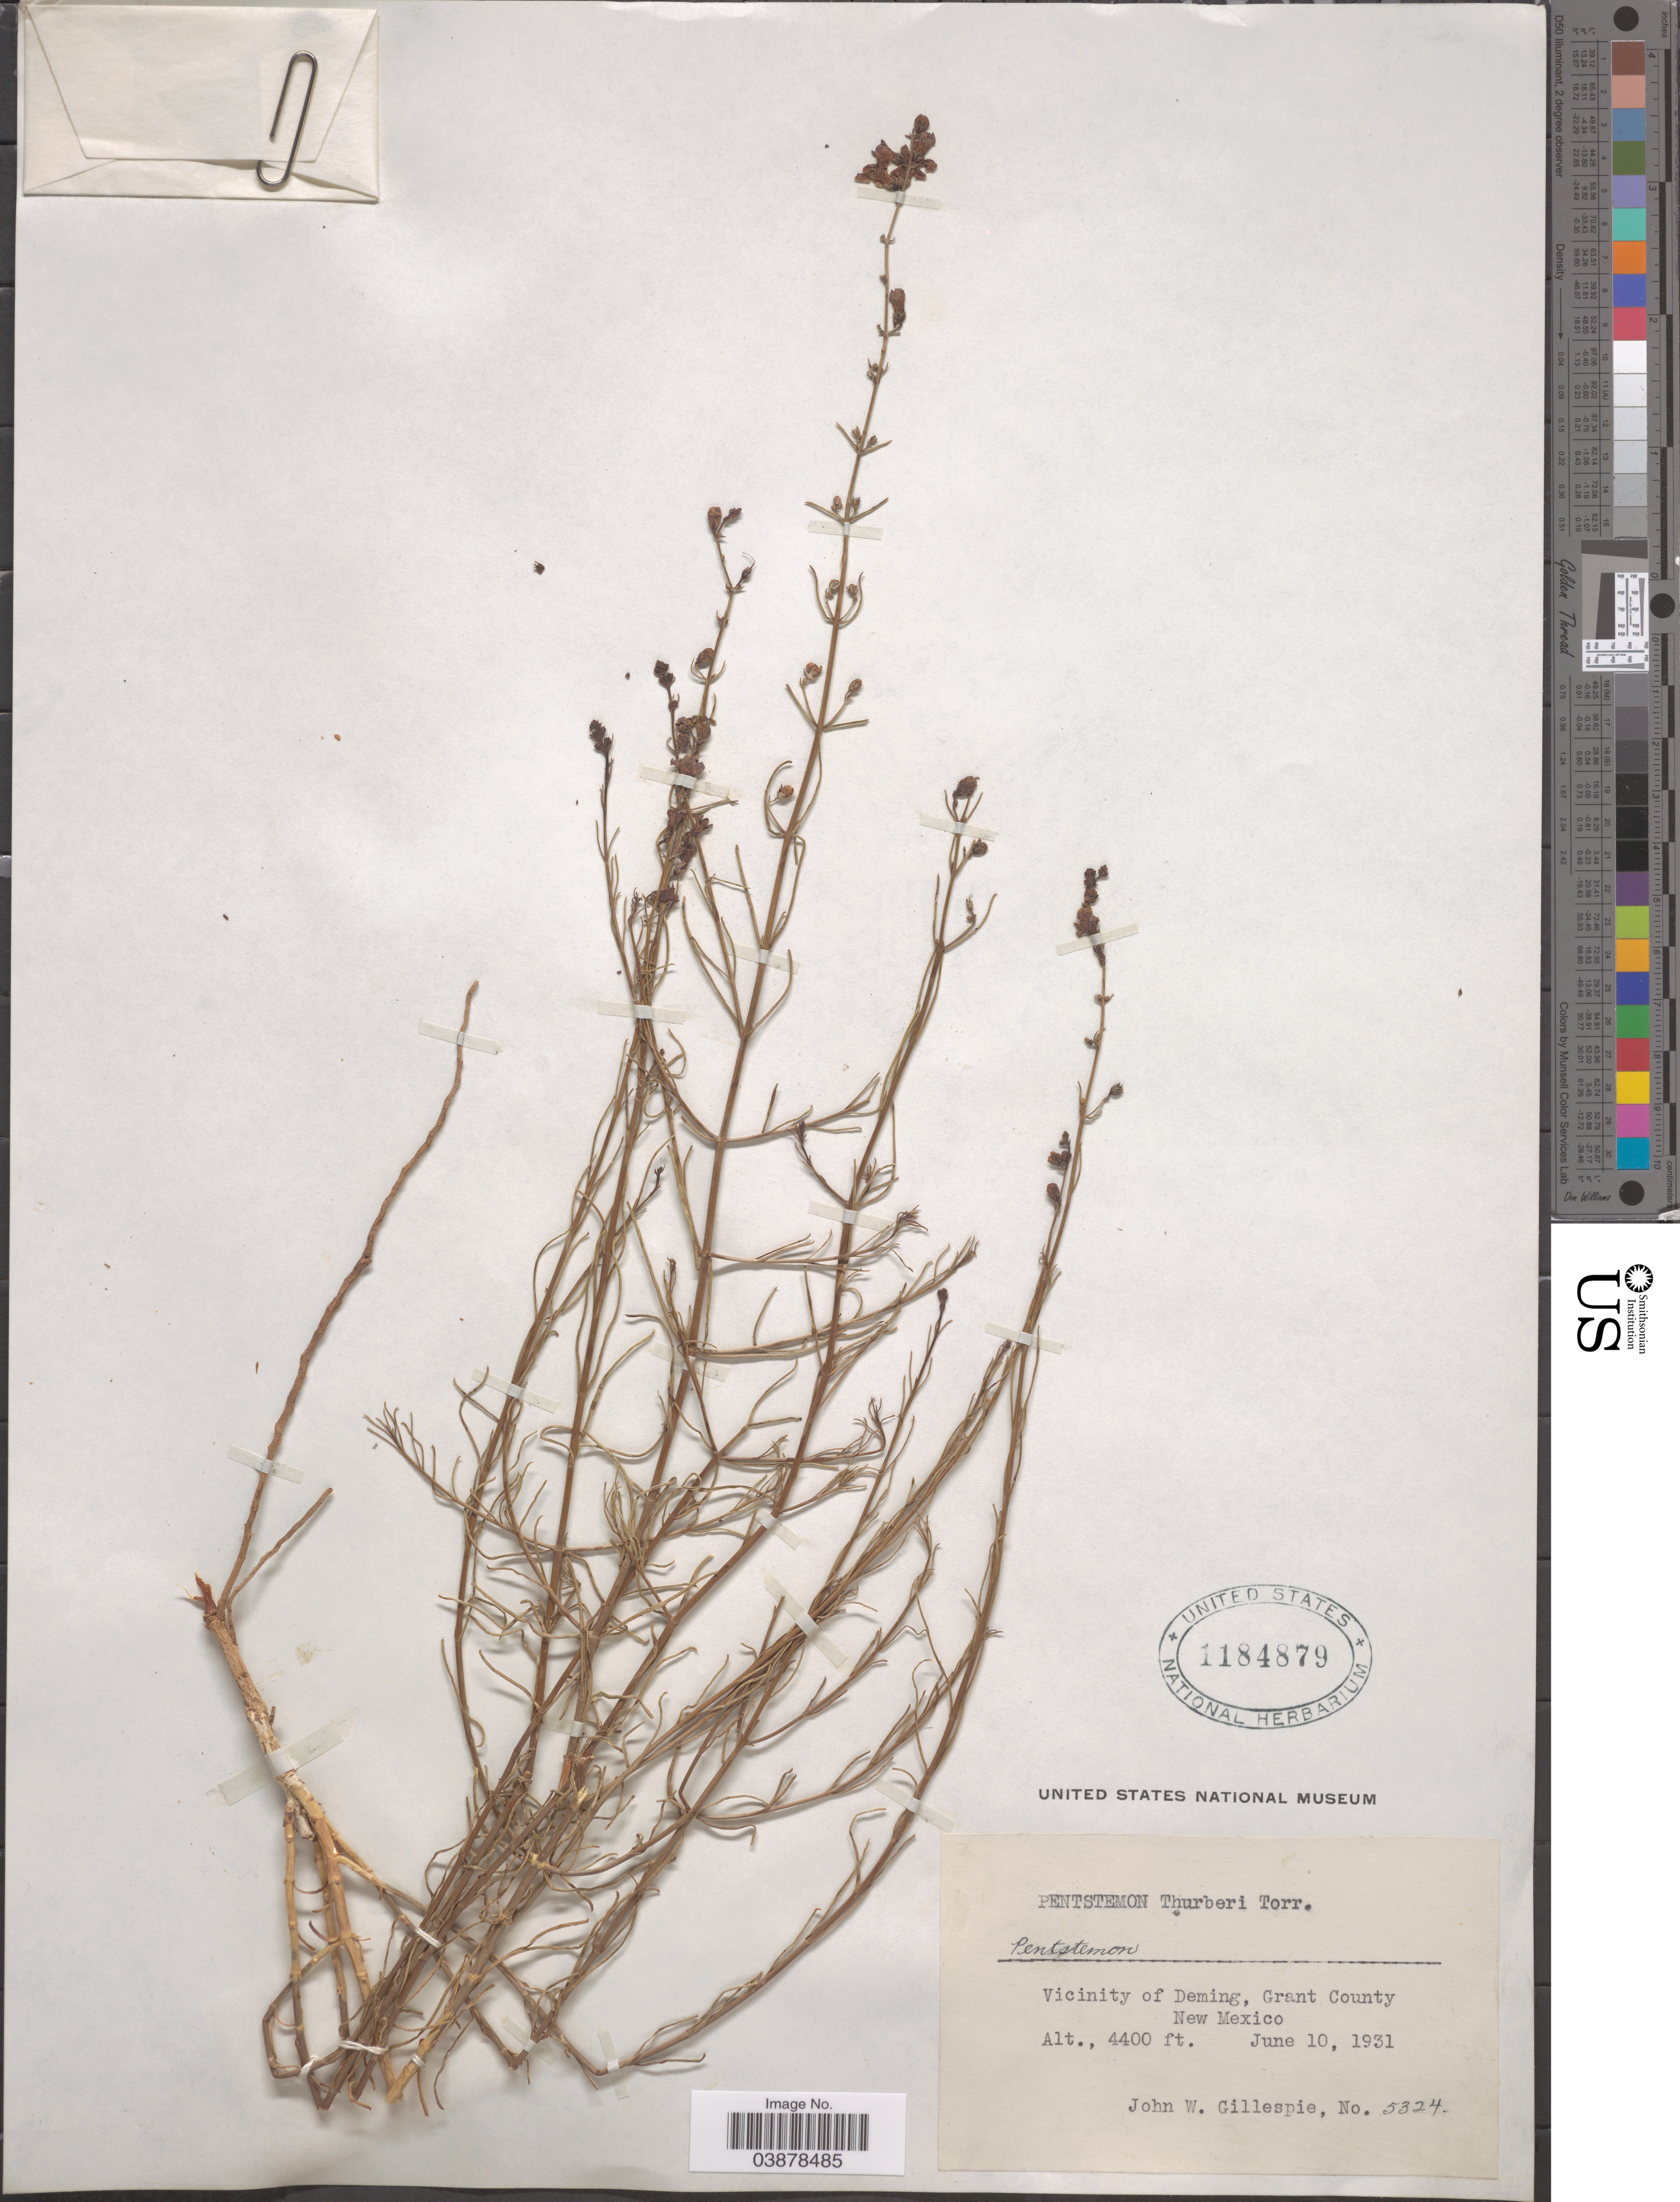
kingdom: Plantae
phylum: Tracheophyta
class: Magnoliopsida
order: Lamiales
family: Plantaginaceae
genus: Penstemon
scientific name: Penstemon thurberi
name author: Torr.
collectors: J. W. Gillespie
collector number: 5324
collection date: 1931-06-10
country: United States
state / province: New Mexico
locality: Vicinity of Deming, Grant County.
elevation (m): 1341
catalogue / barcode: US 1184879